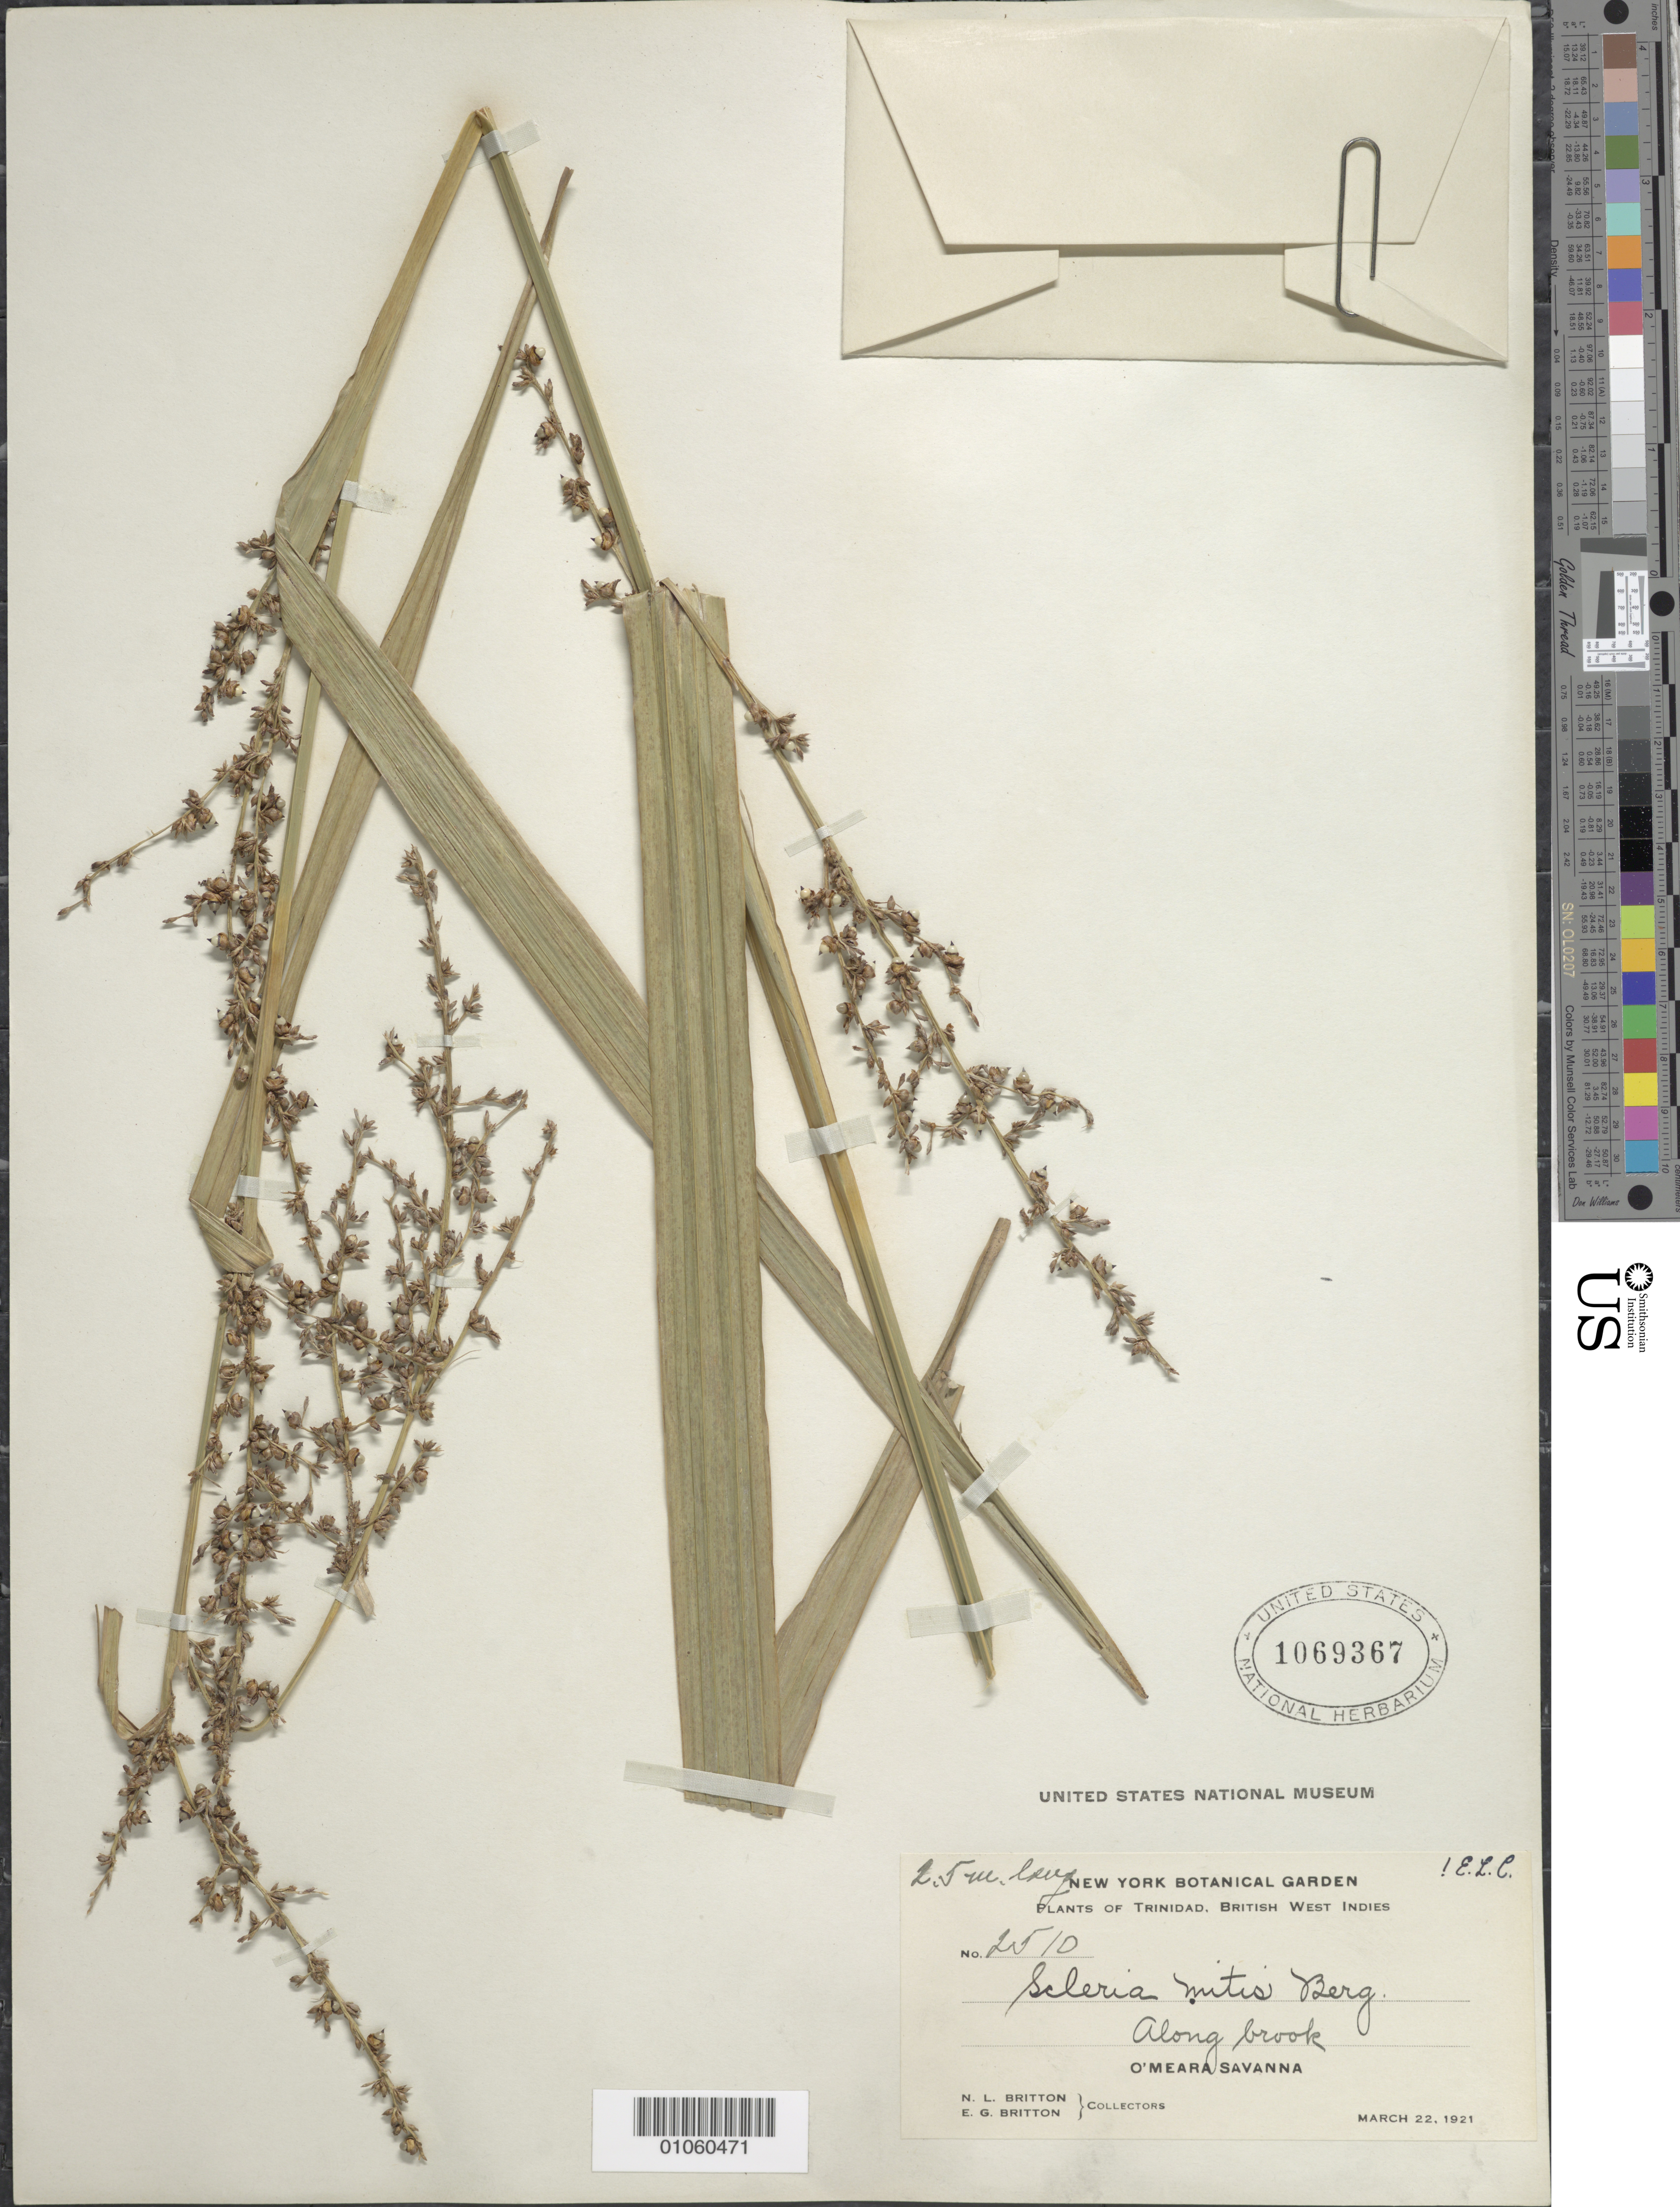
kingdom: Plantae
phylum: Tracheophyta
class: Liliopsida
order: Poales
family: Cyperaceae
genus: Scleria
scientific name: Scleria mitis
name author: P.J. Bergius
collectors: N. Britton & E. G. Britton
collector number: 2510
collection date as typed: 22 Mar 1921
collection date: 1921-03-22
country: Trinidad and Tobago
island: Trinidad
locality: O'Meara Savanna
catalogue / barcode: US 1069367